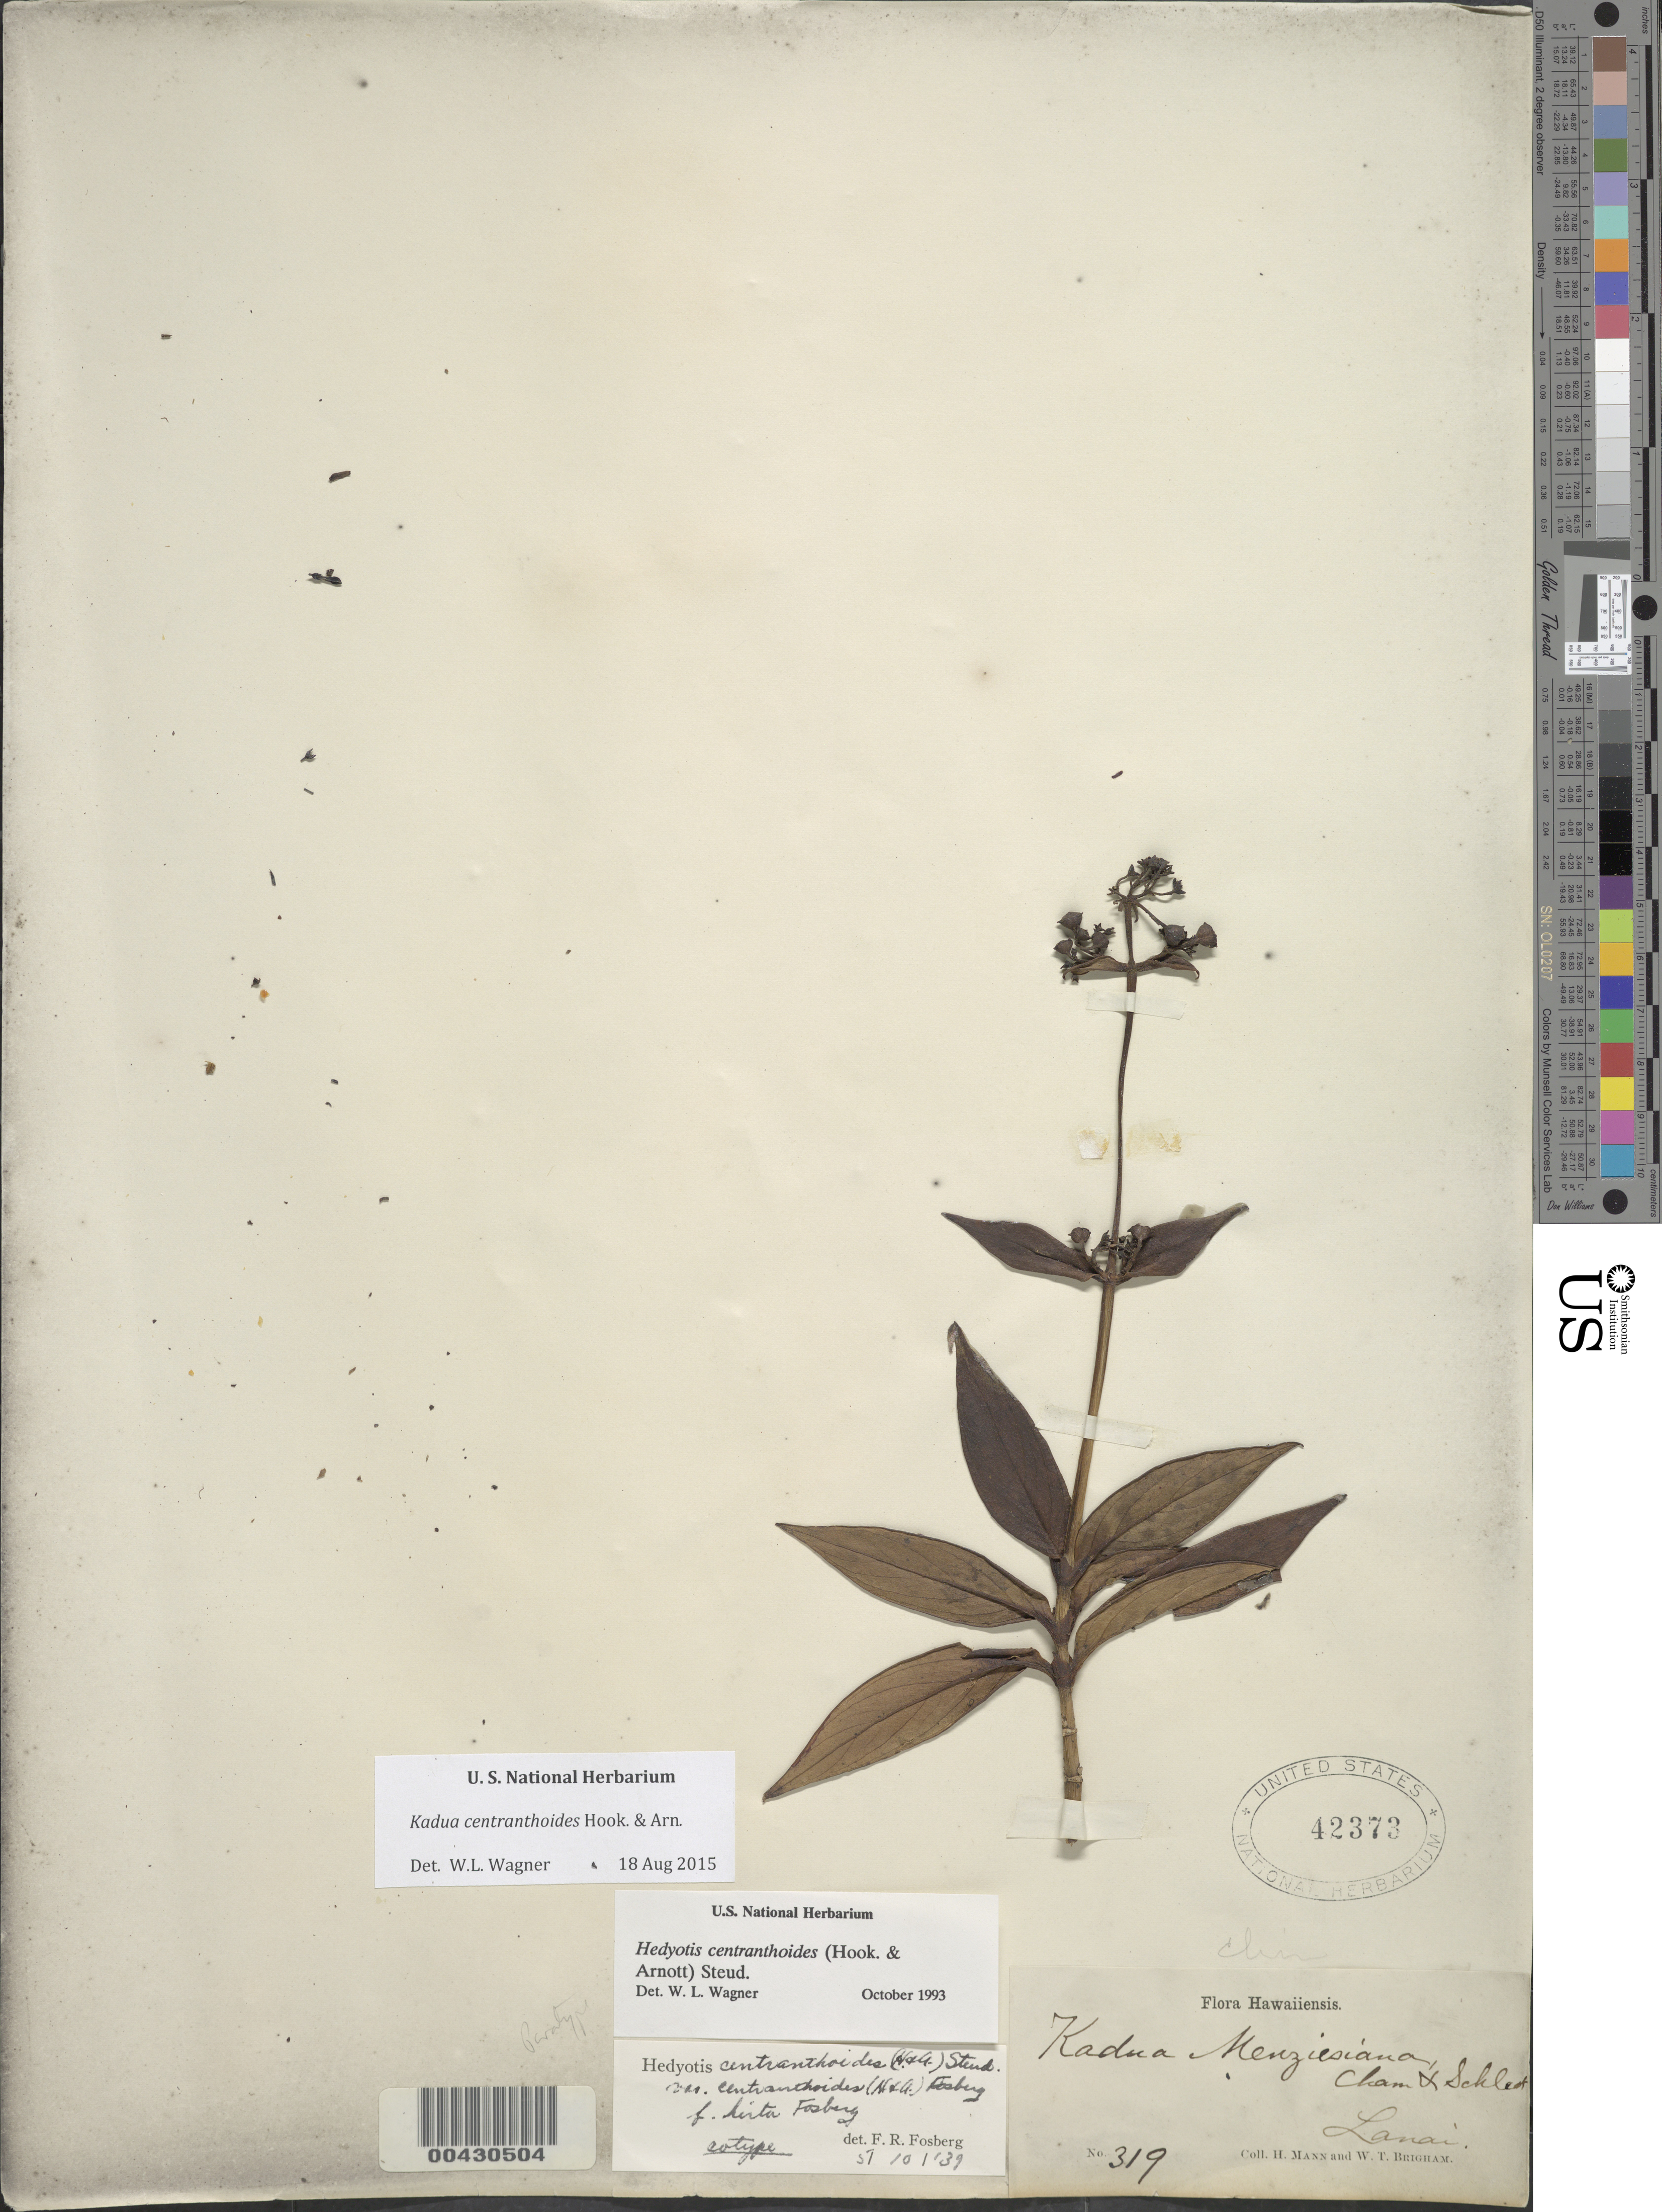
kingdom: Plantae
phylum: Tracheophyta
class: Magnoliopsida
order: Gentianales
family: Rubiaceae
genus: Kadua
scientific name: Kadua centranthoides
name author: Hook. & Arn.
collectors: H. Mann & W. T. Brigham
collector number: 319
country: United States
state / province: Hawaii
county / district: Maui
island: Lana'i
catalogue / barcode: US 42373